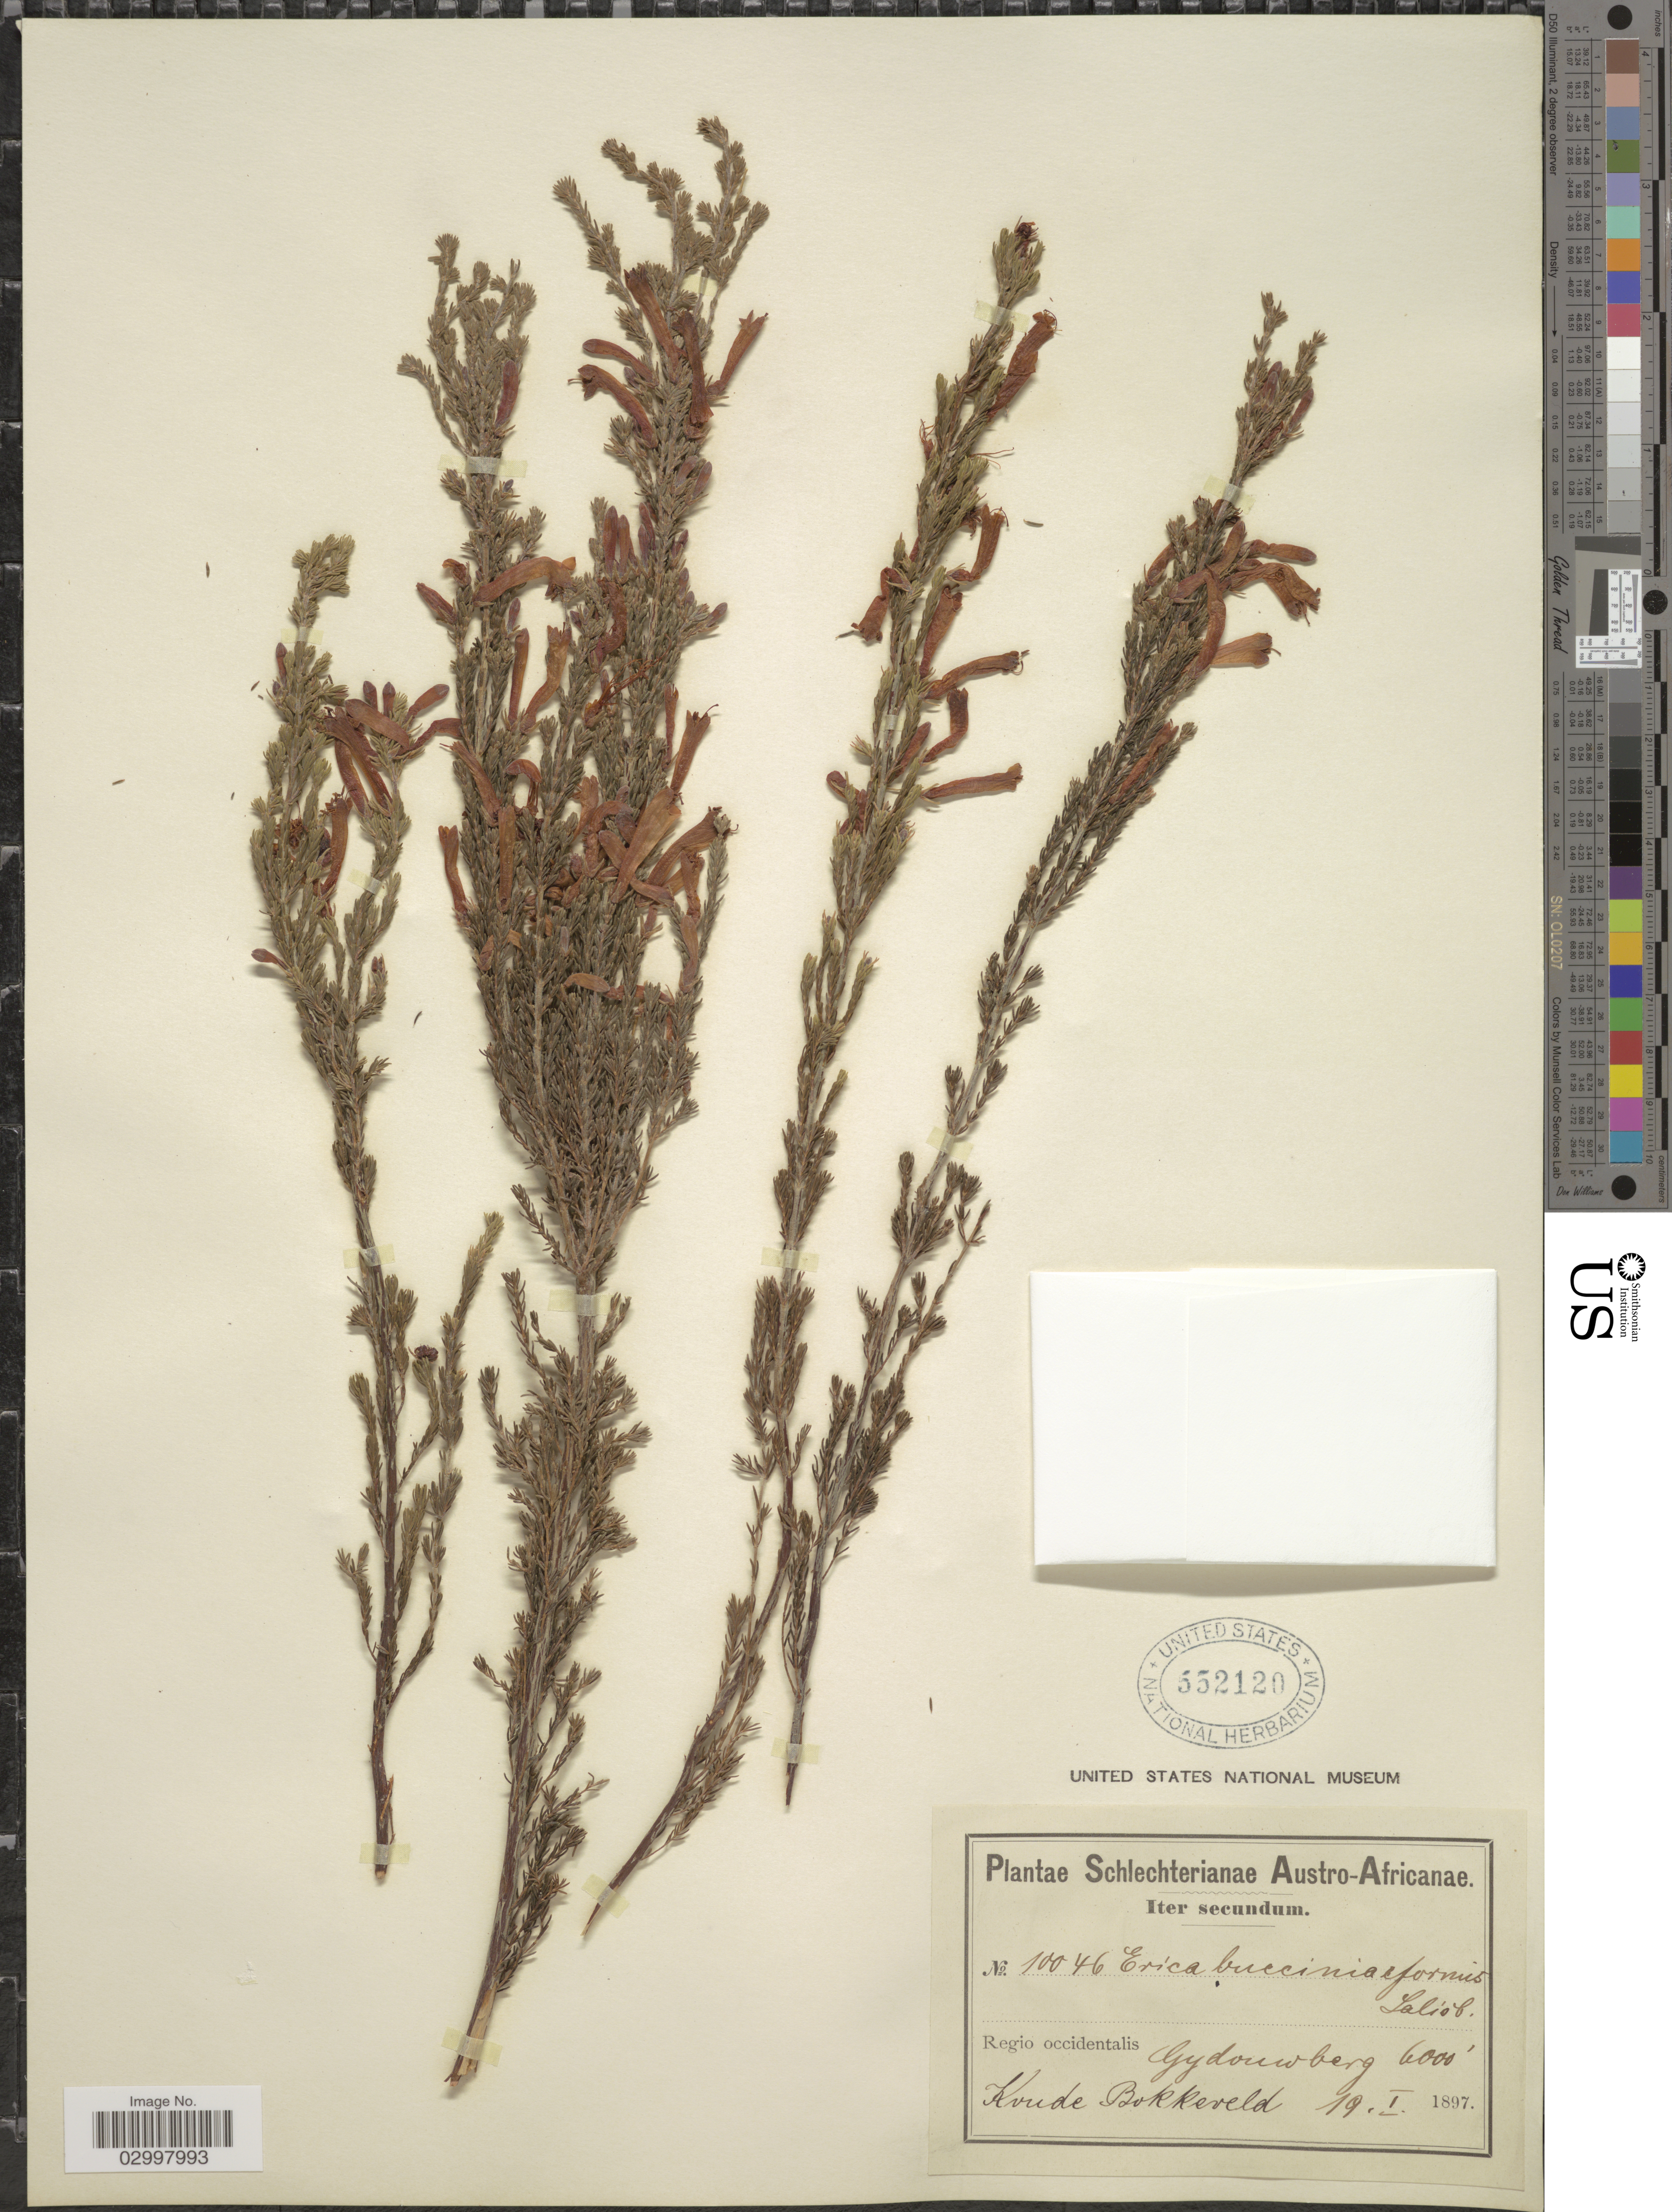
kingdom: Plantae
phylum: Tracheophyta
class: Magnoliopsida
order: Ericales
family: Ericaceae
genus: Erica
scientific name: Erica bucciniformis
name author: Salisb.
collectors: Schlechter, --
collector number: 10046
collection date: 1897-01-19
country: South Africa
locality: Austro-Africanae. Regio occidentalis. Gydouwberg.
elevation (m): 1829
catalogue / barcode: US 552120